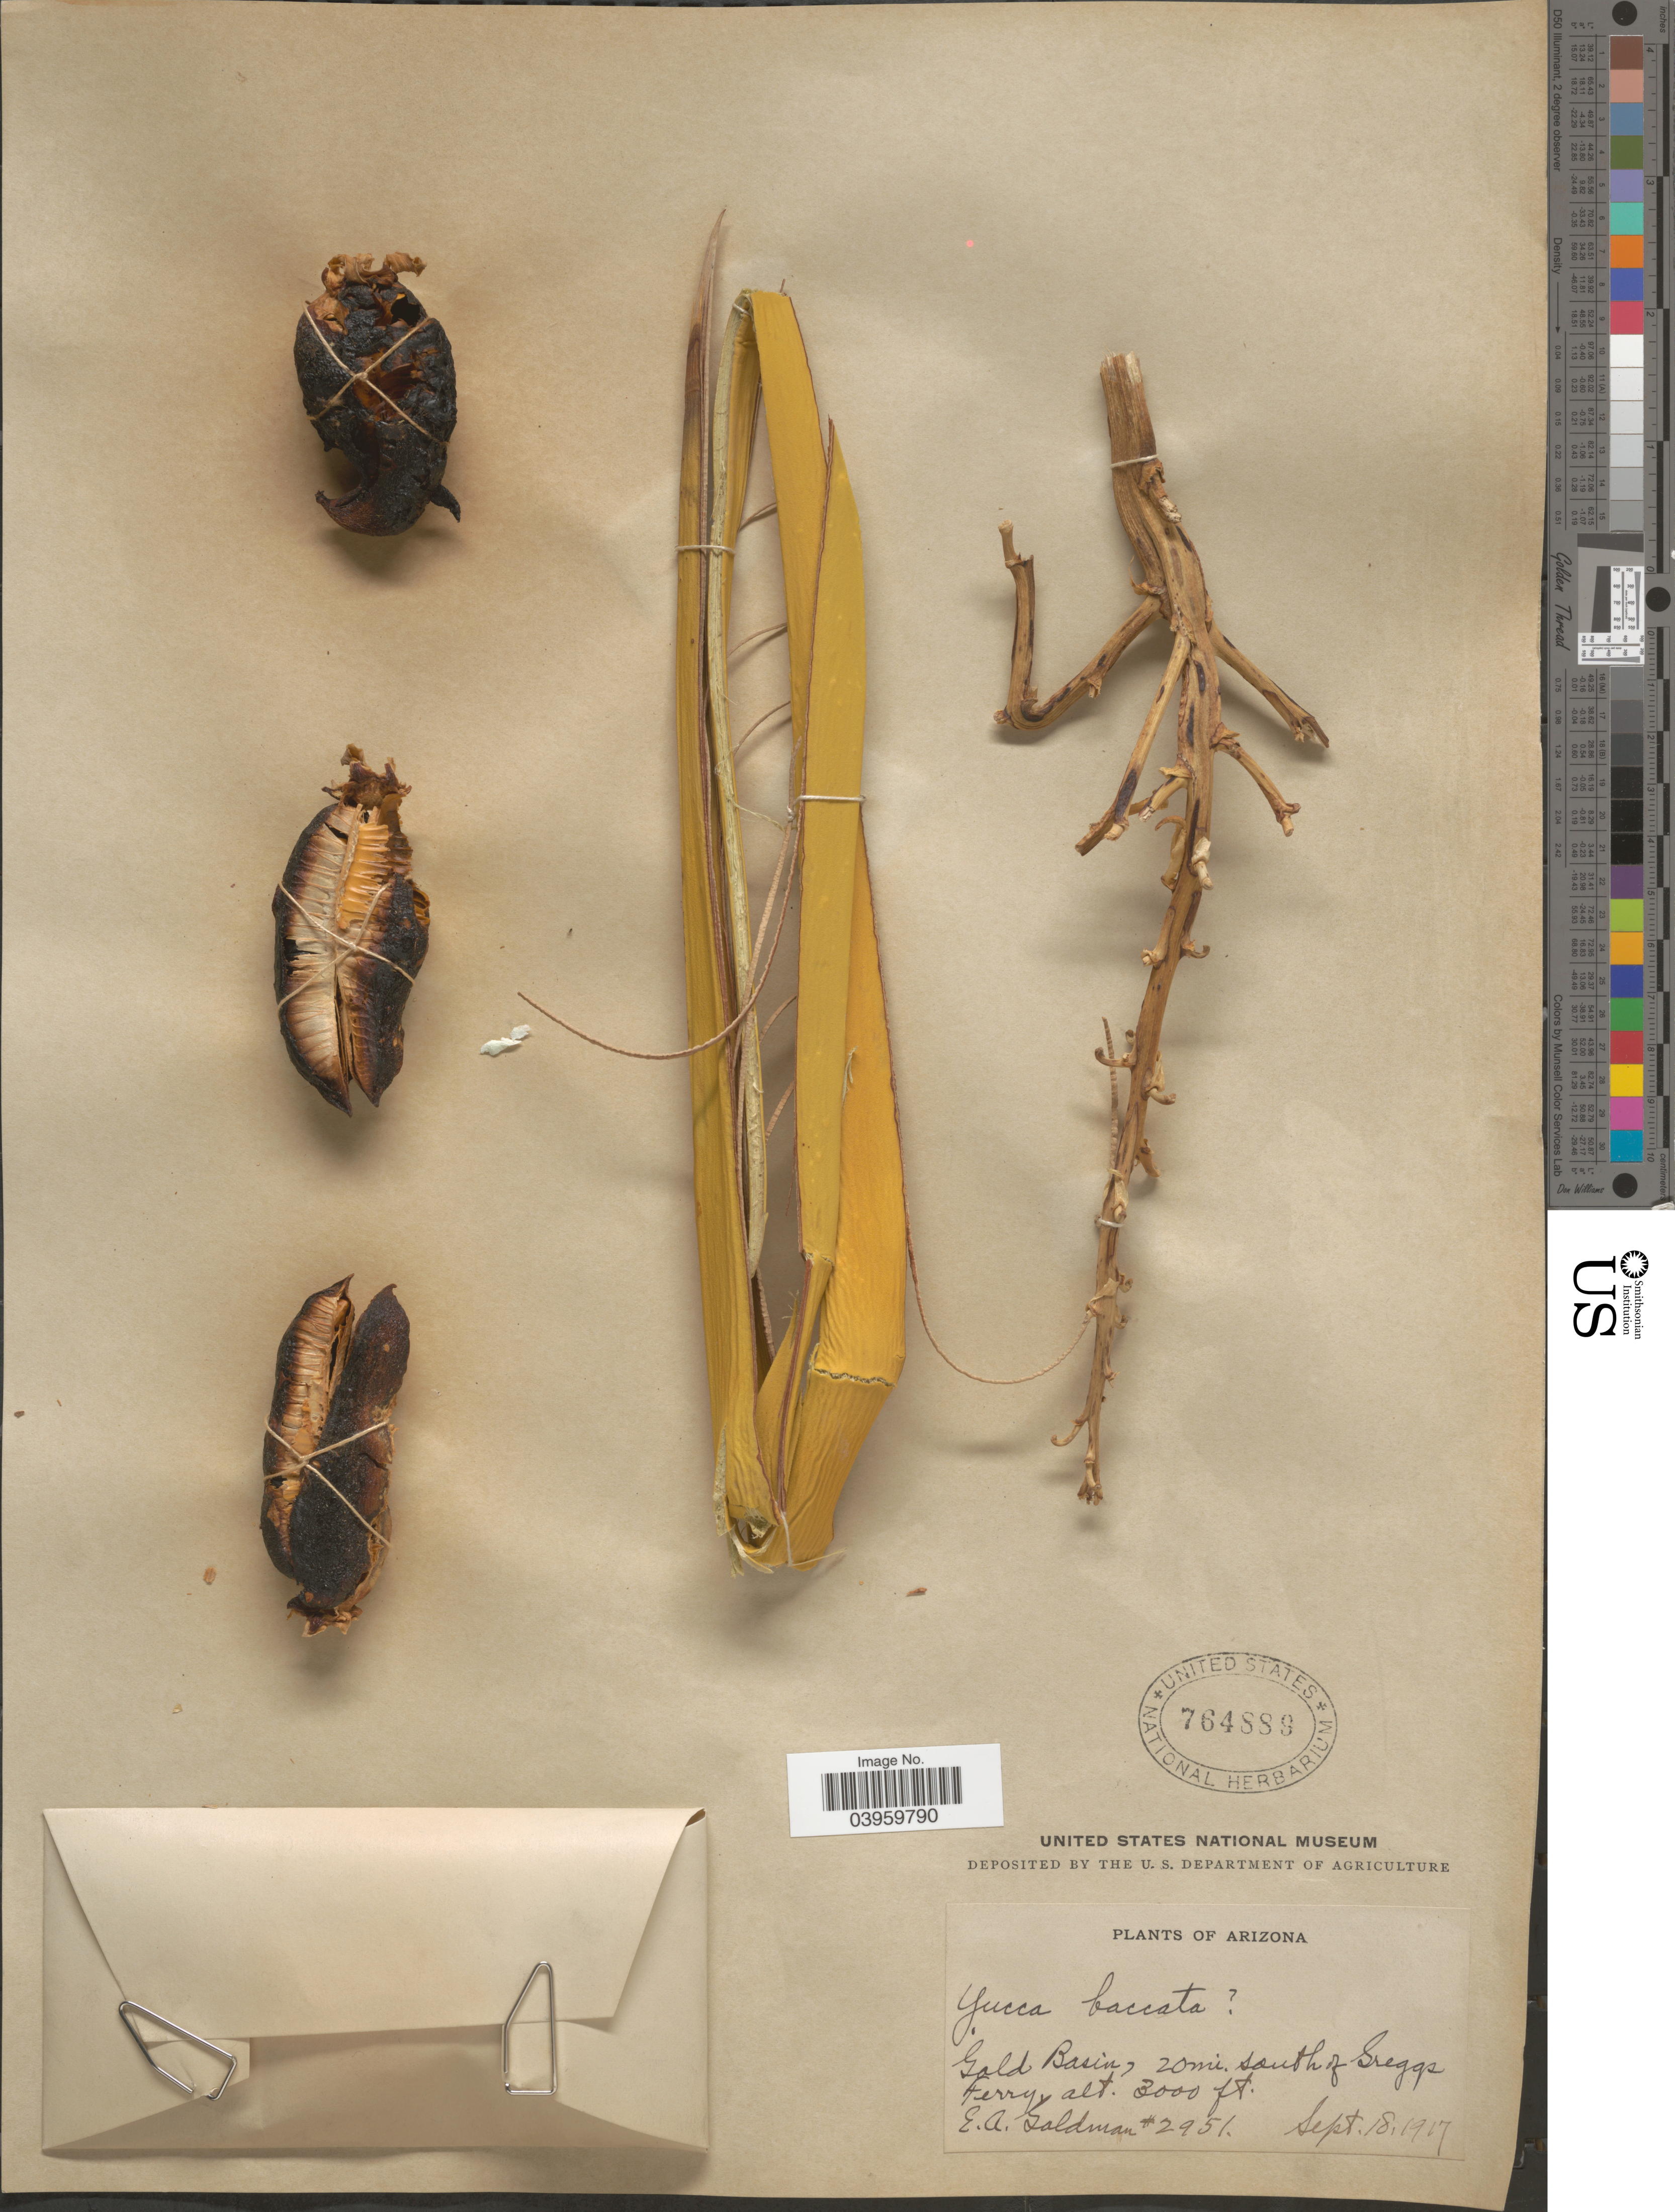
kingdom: Plantae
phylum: Tracheophyta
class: Liliopsida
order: Asparagales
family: Asparagaceae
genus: Yucca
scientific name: Yucca baccata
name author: Torr.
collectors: E. A. Goldman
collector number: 2951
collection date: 1917-09-18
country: United States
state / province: Arizona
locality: Gold Basin, 20 mi. south of Greggs Ferry.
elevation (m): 914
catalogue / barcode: US 764889